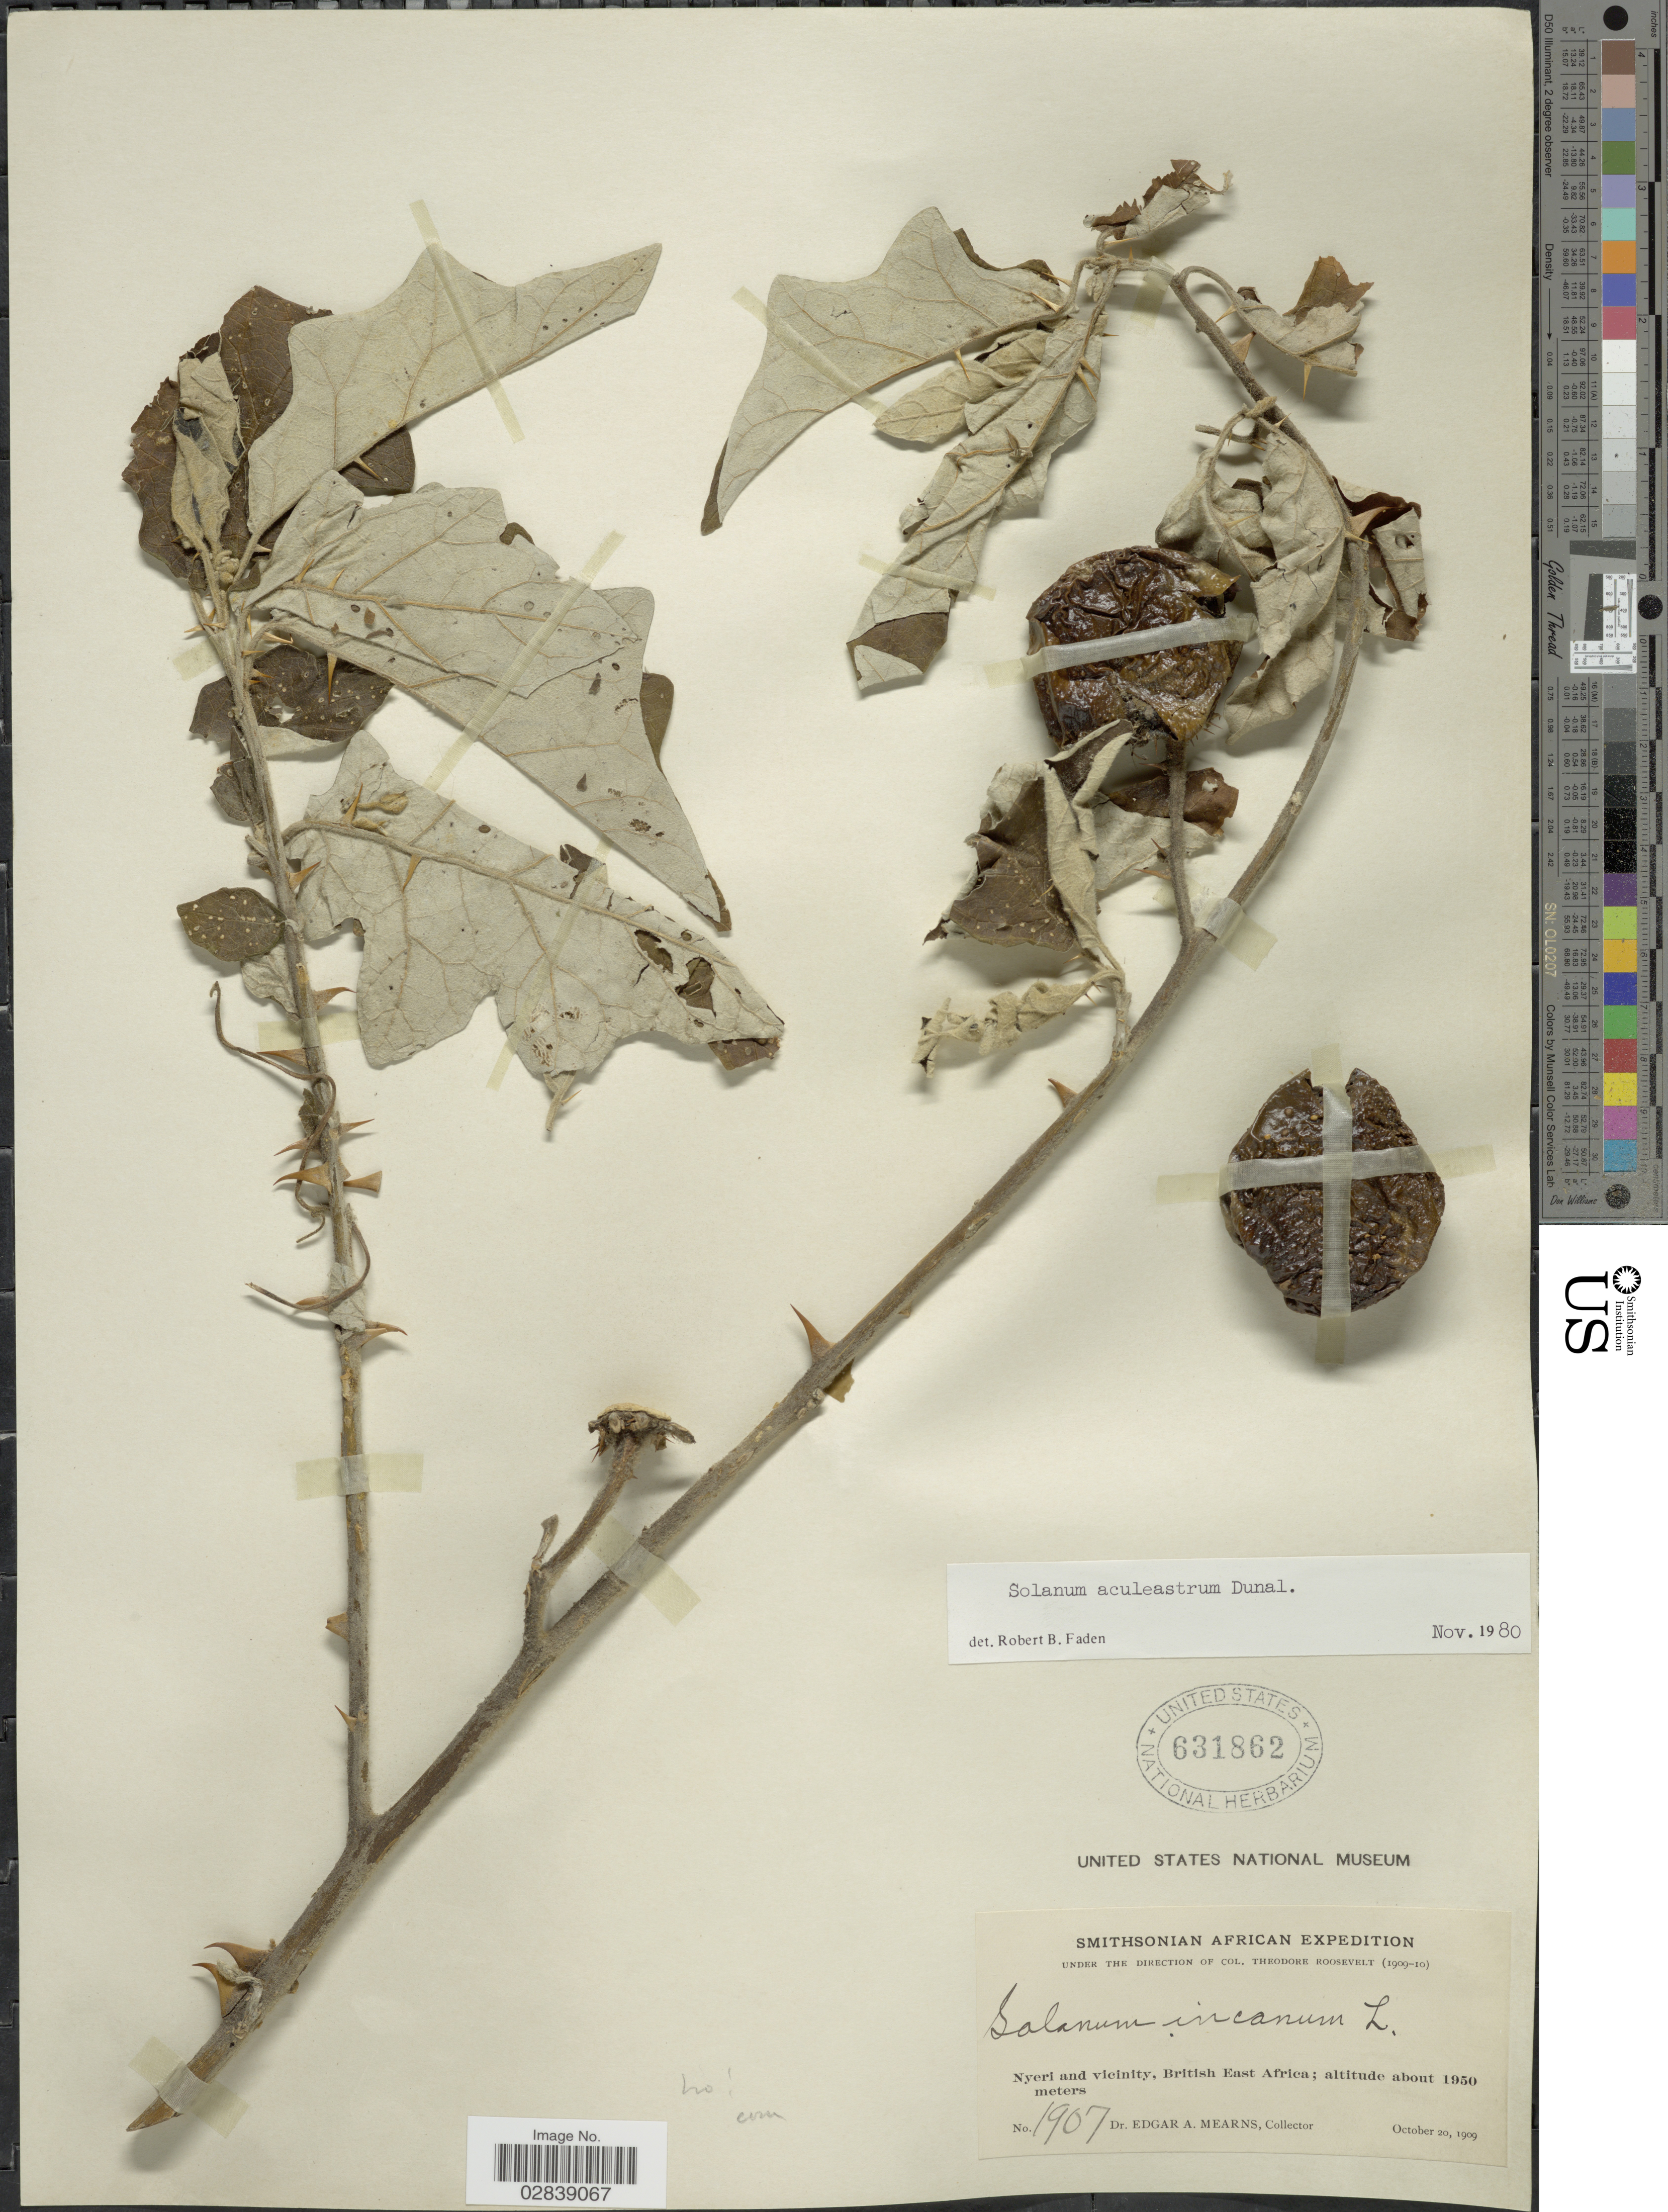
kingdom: Plantae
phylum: Tracheophyta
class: Magnoliopsida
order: Solanales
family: Solanaceae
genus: Solanum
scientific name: Solanum aculeastrum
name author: Dunal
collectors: E. A. Mearns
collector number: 1907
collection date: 1909-10-20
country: Kenya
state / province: Nyeri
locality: Nyeri and vicinity, British East Africa.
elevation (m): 1950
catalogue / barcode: US 631862